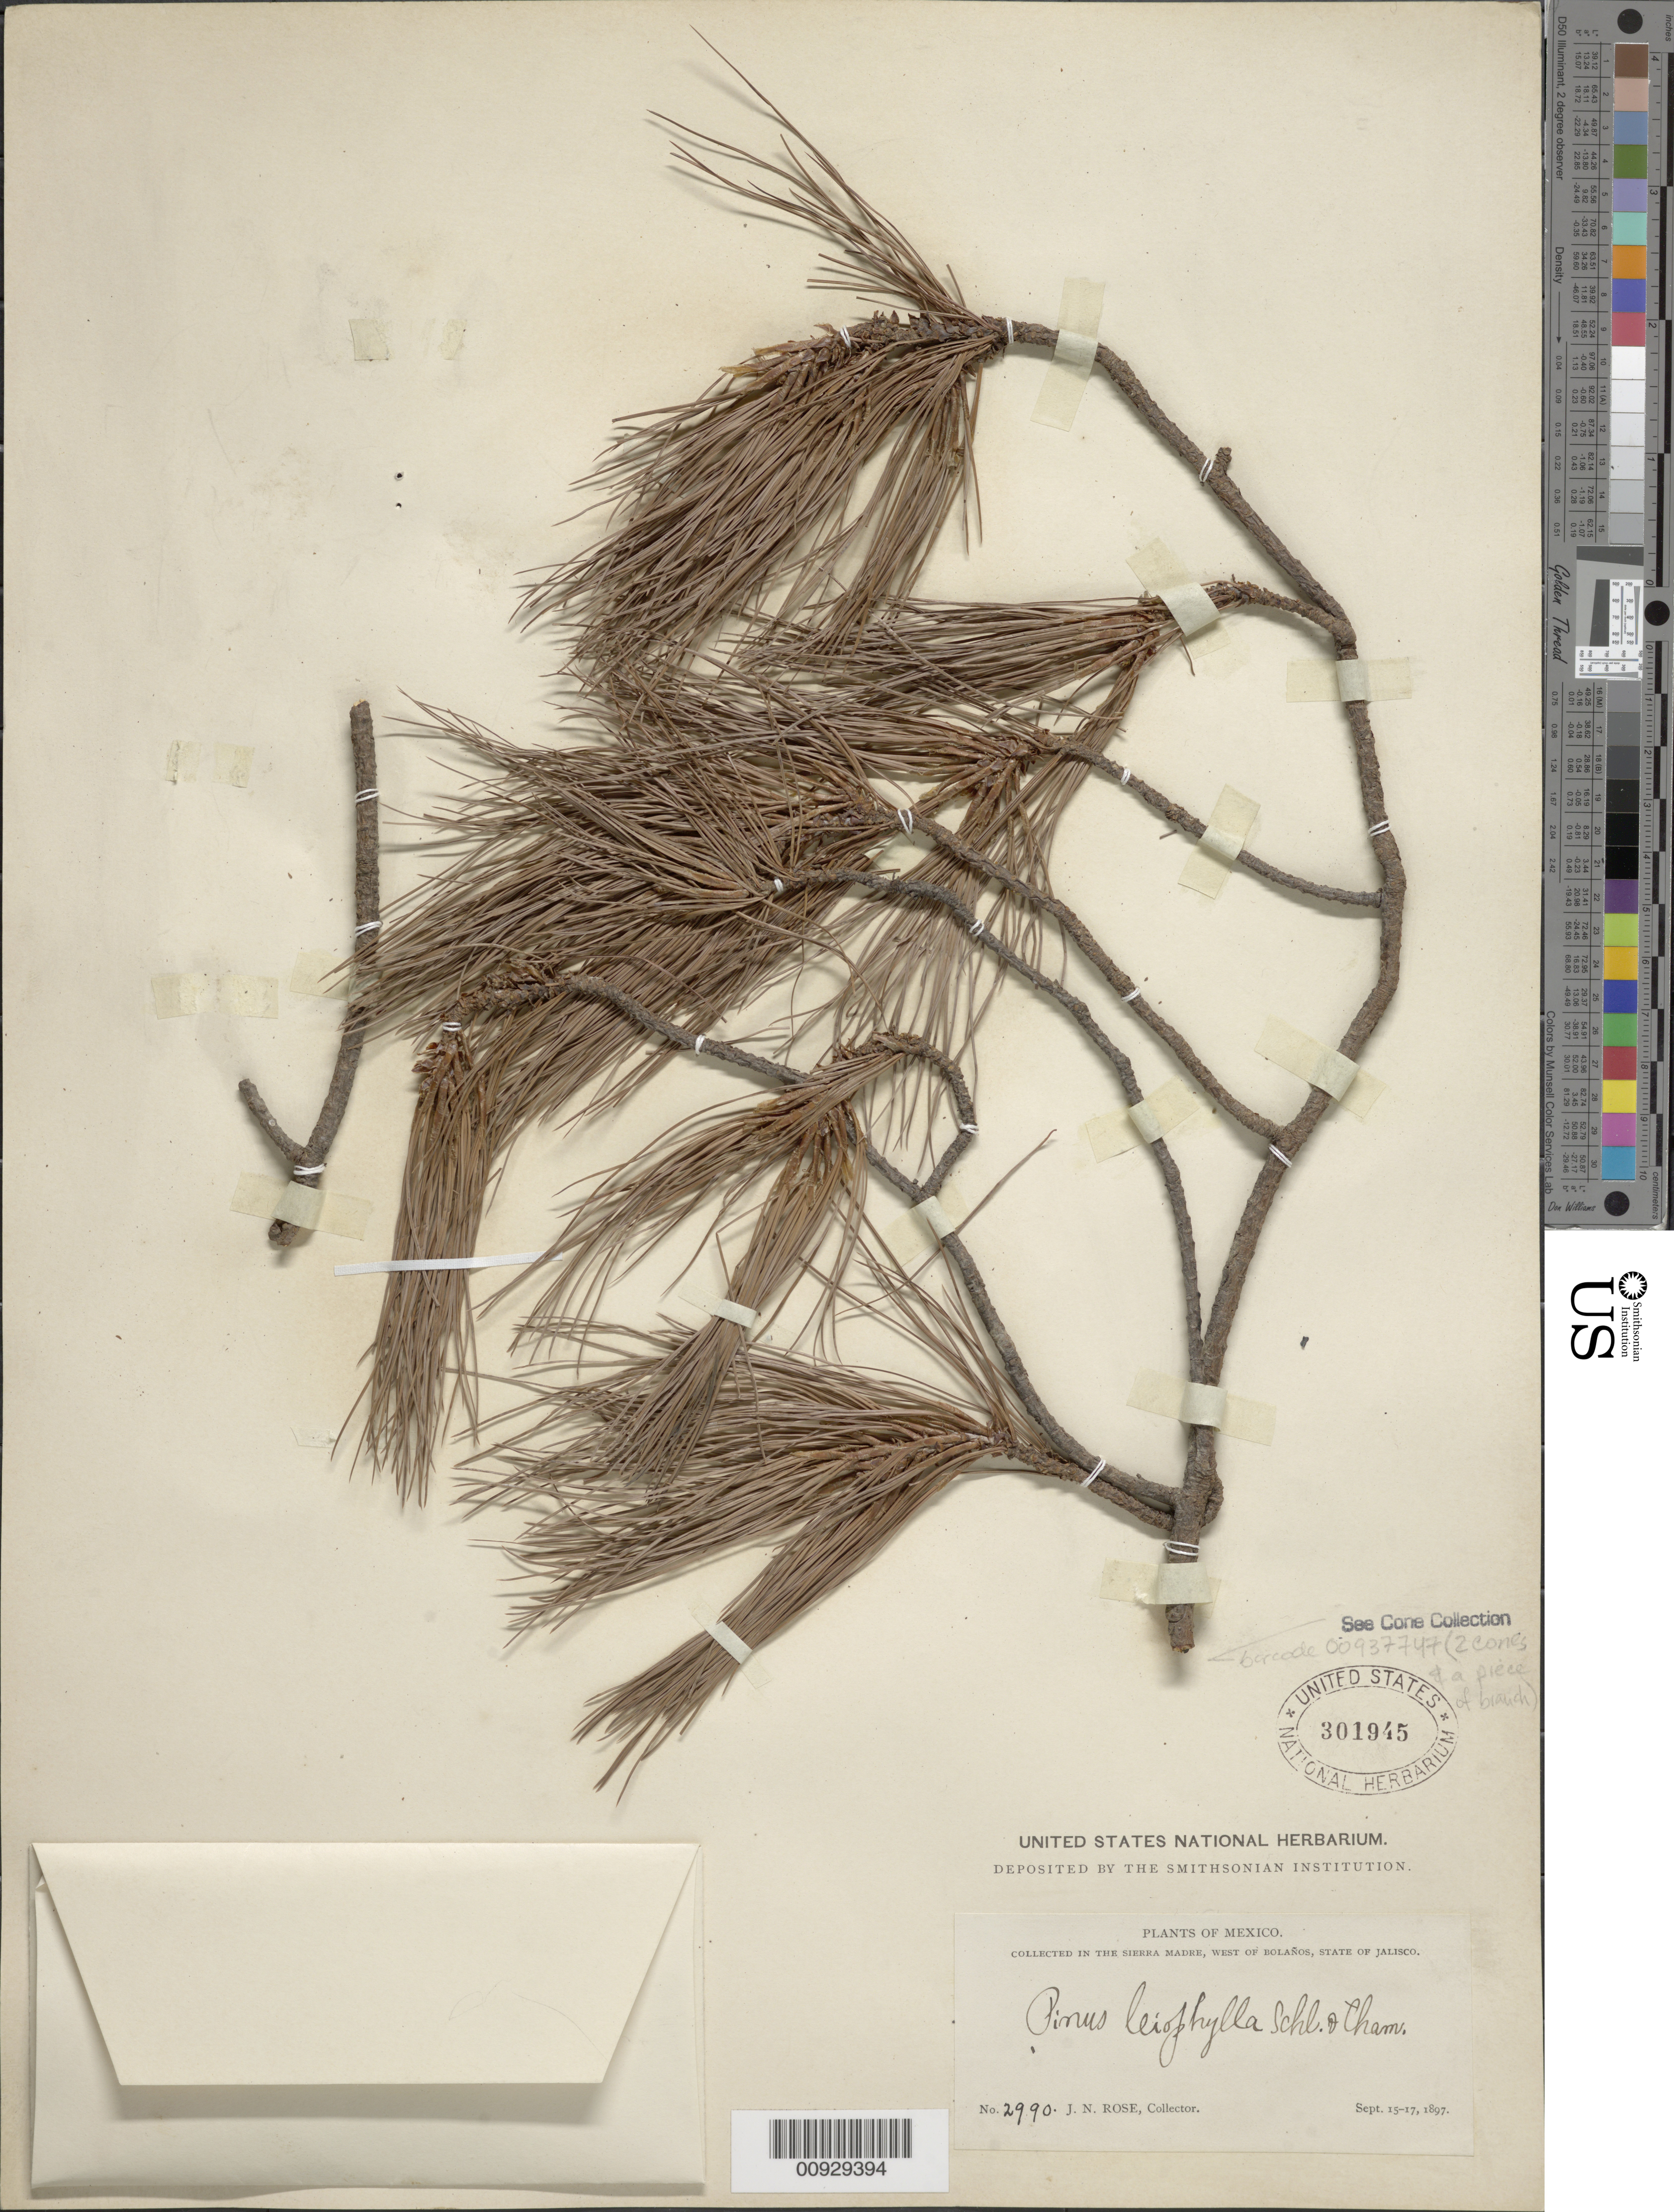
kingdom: Plantae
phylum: Tracheophyta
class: Pinopsida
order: Pinales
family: Pinaceae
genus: Pinus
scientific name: Pinus leiophylla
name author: Schiede ex Schltdl. & Cham.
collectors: J. N. Rose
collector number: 2990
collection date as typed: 15 Sep 1897 to 17 Sep 1897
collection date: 1897-09-15/1897-09-17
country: Mexico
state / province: Jalisco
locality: In the Sierra Madre, West of Bolaños.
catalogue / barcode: US 301945